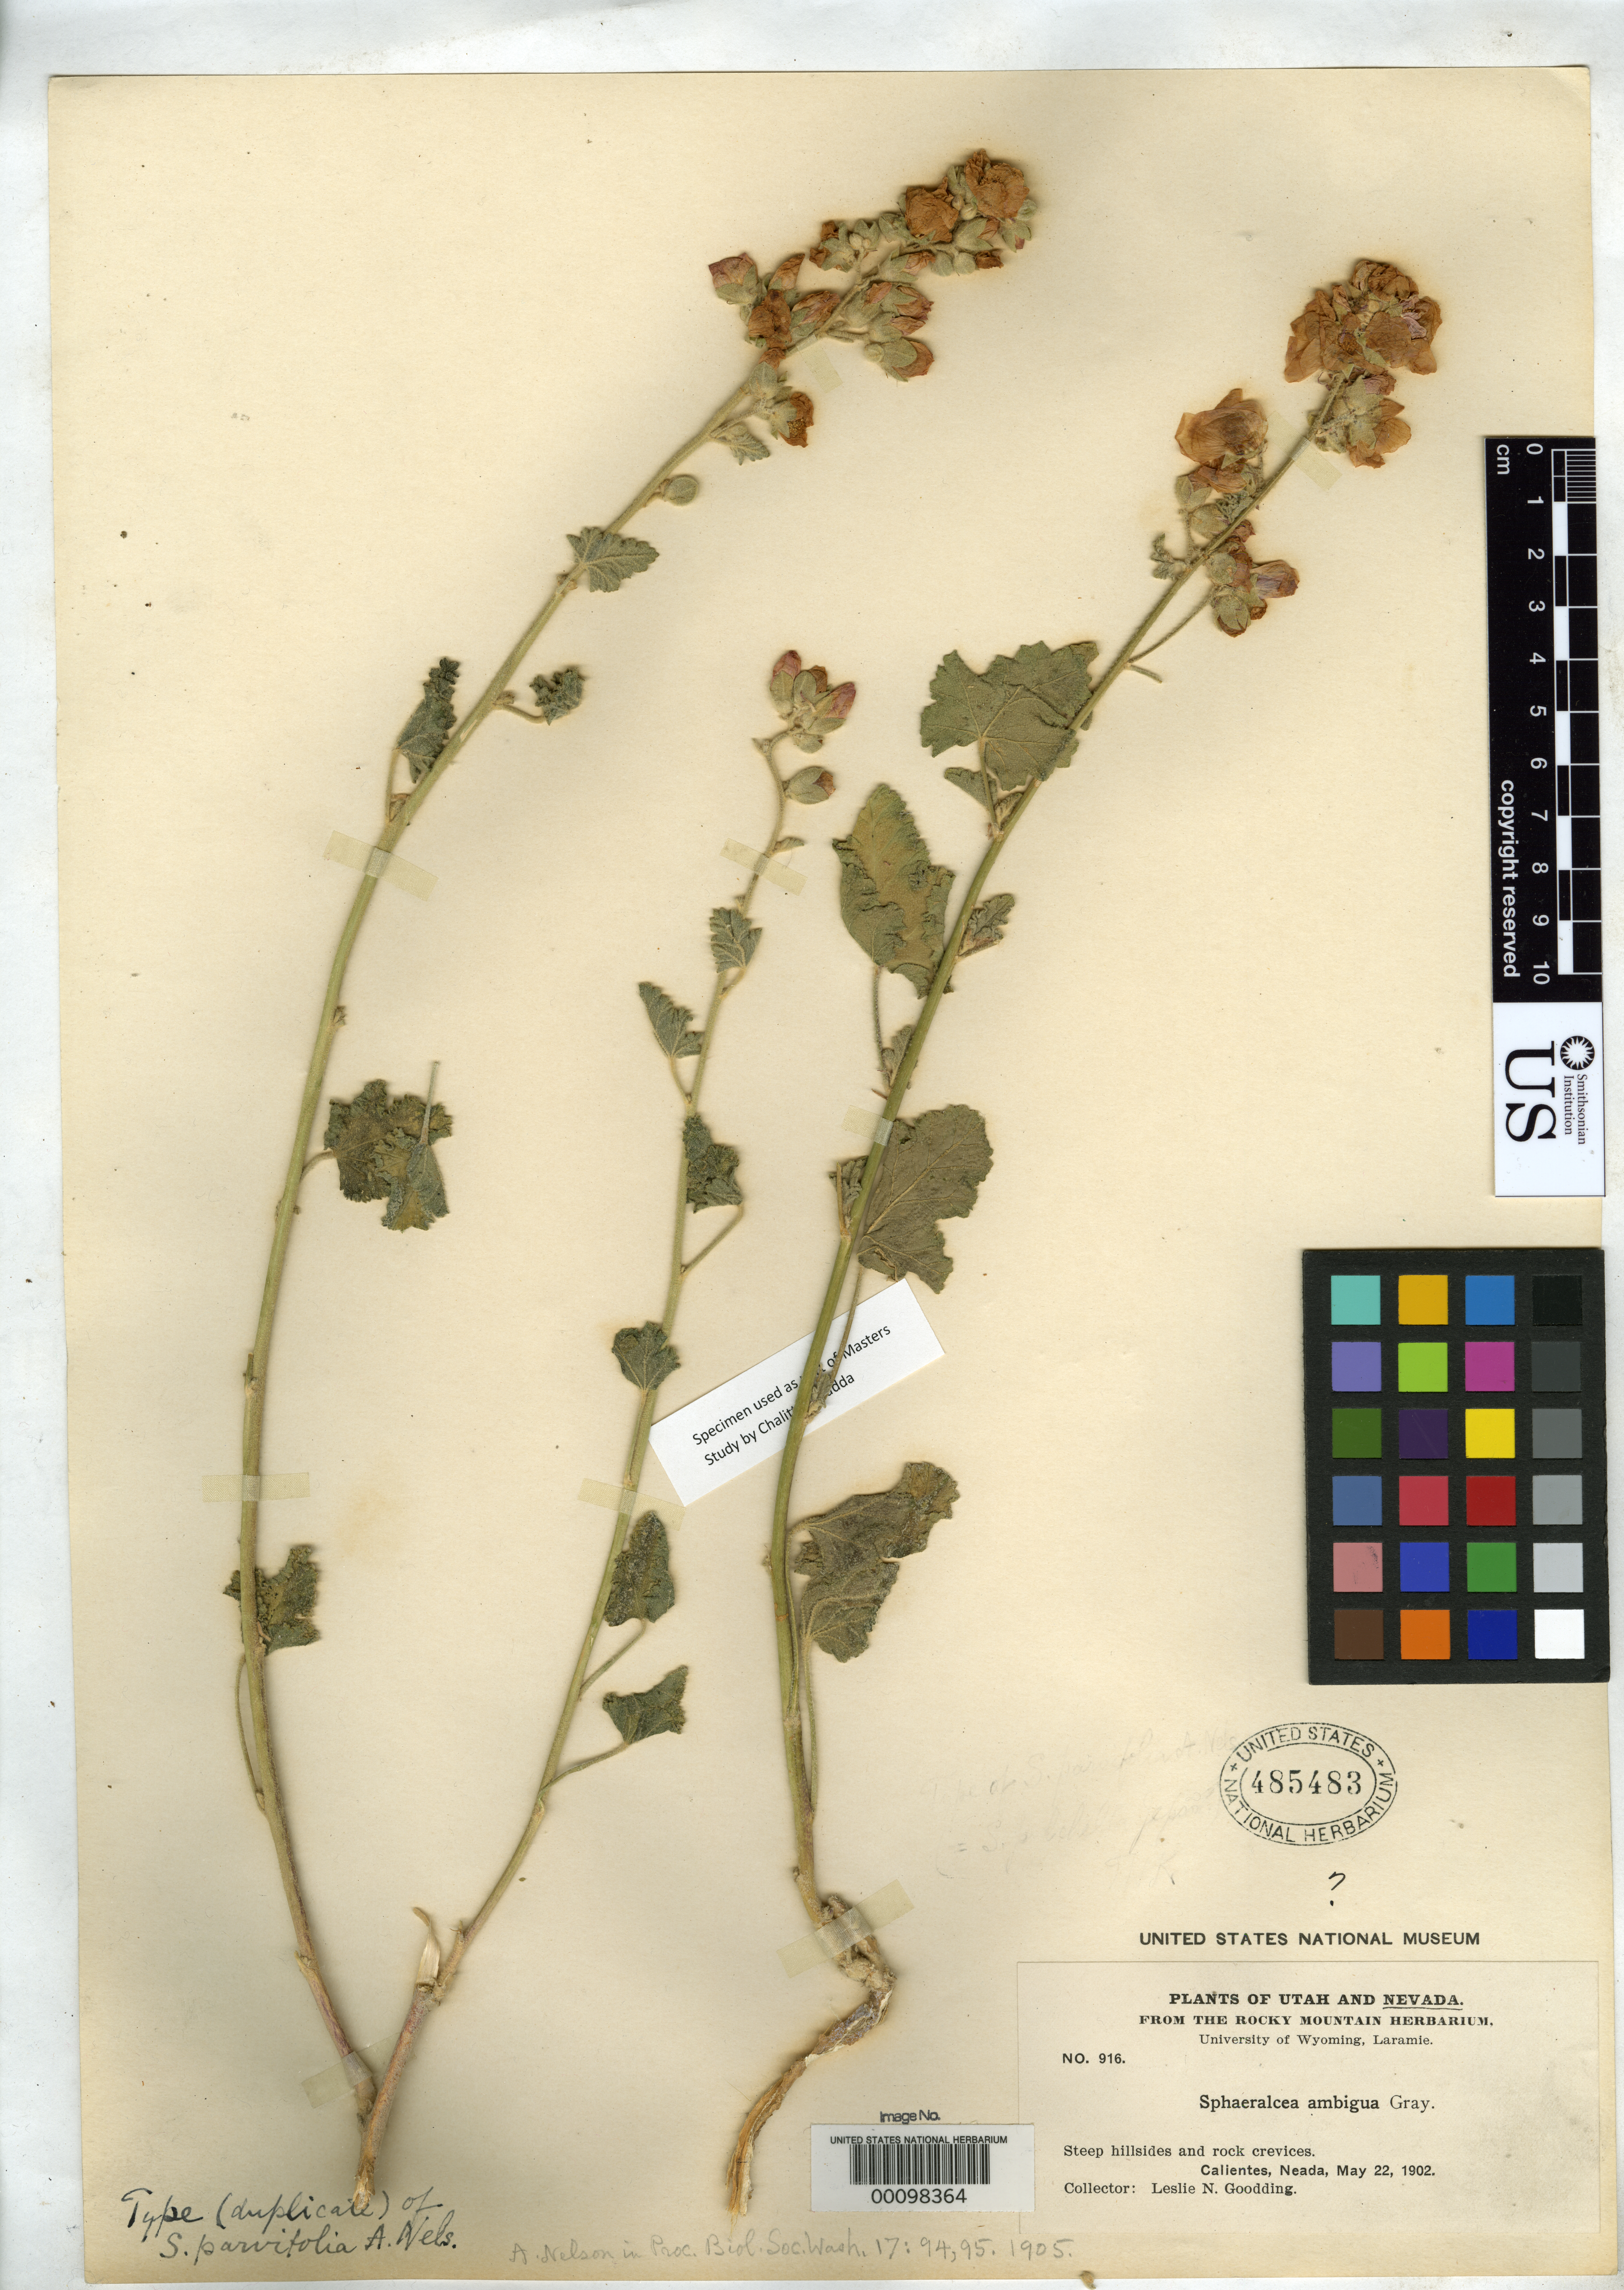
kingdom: Plantae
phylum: Tracheophyta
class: Magnoliopsida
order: Malvales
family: Malvaceae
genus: Sphaeralcea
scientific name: Sphaeralcea parvifolia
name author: A. Nelson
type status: Isotype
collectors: L. N. Goodding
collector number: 916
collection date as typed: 22 May 1902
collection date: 1902-05-22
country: United States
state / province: Nevada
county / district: Lincoln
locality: Calientes.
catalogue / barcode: US 485483